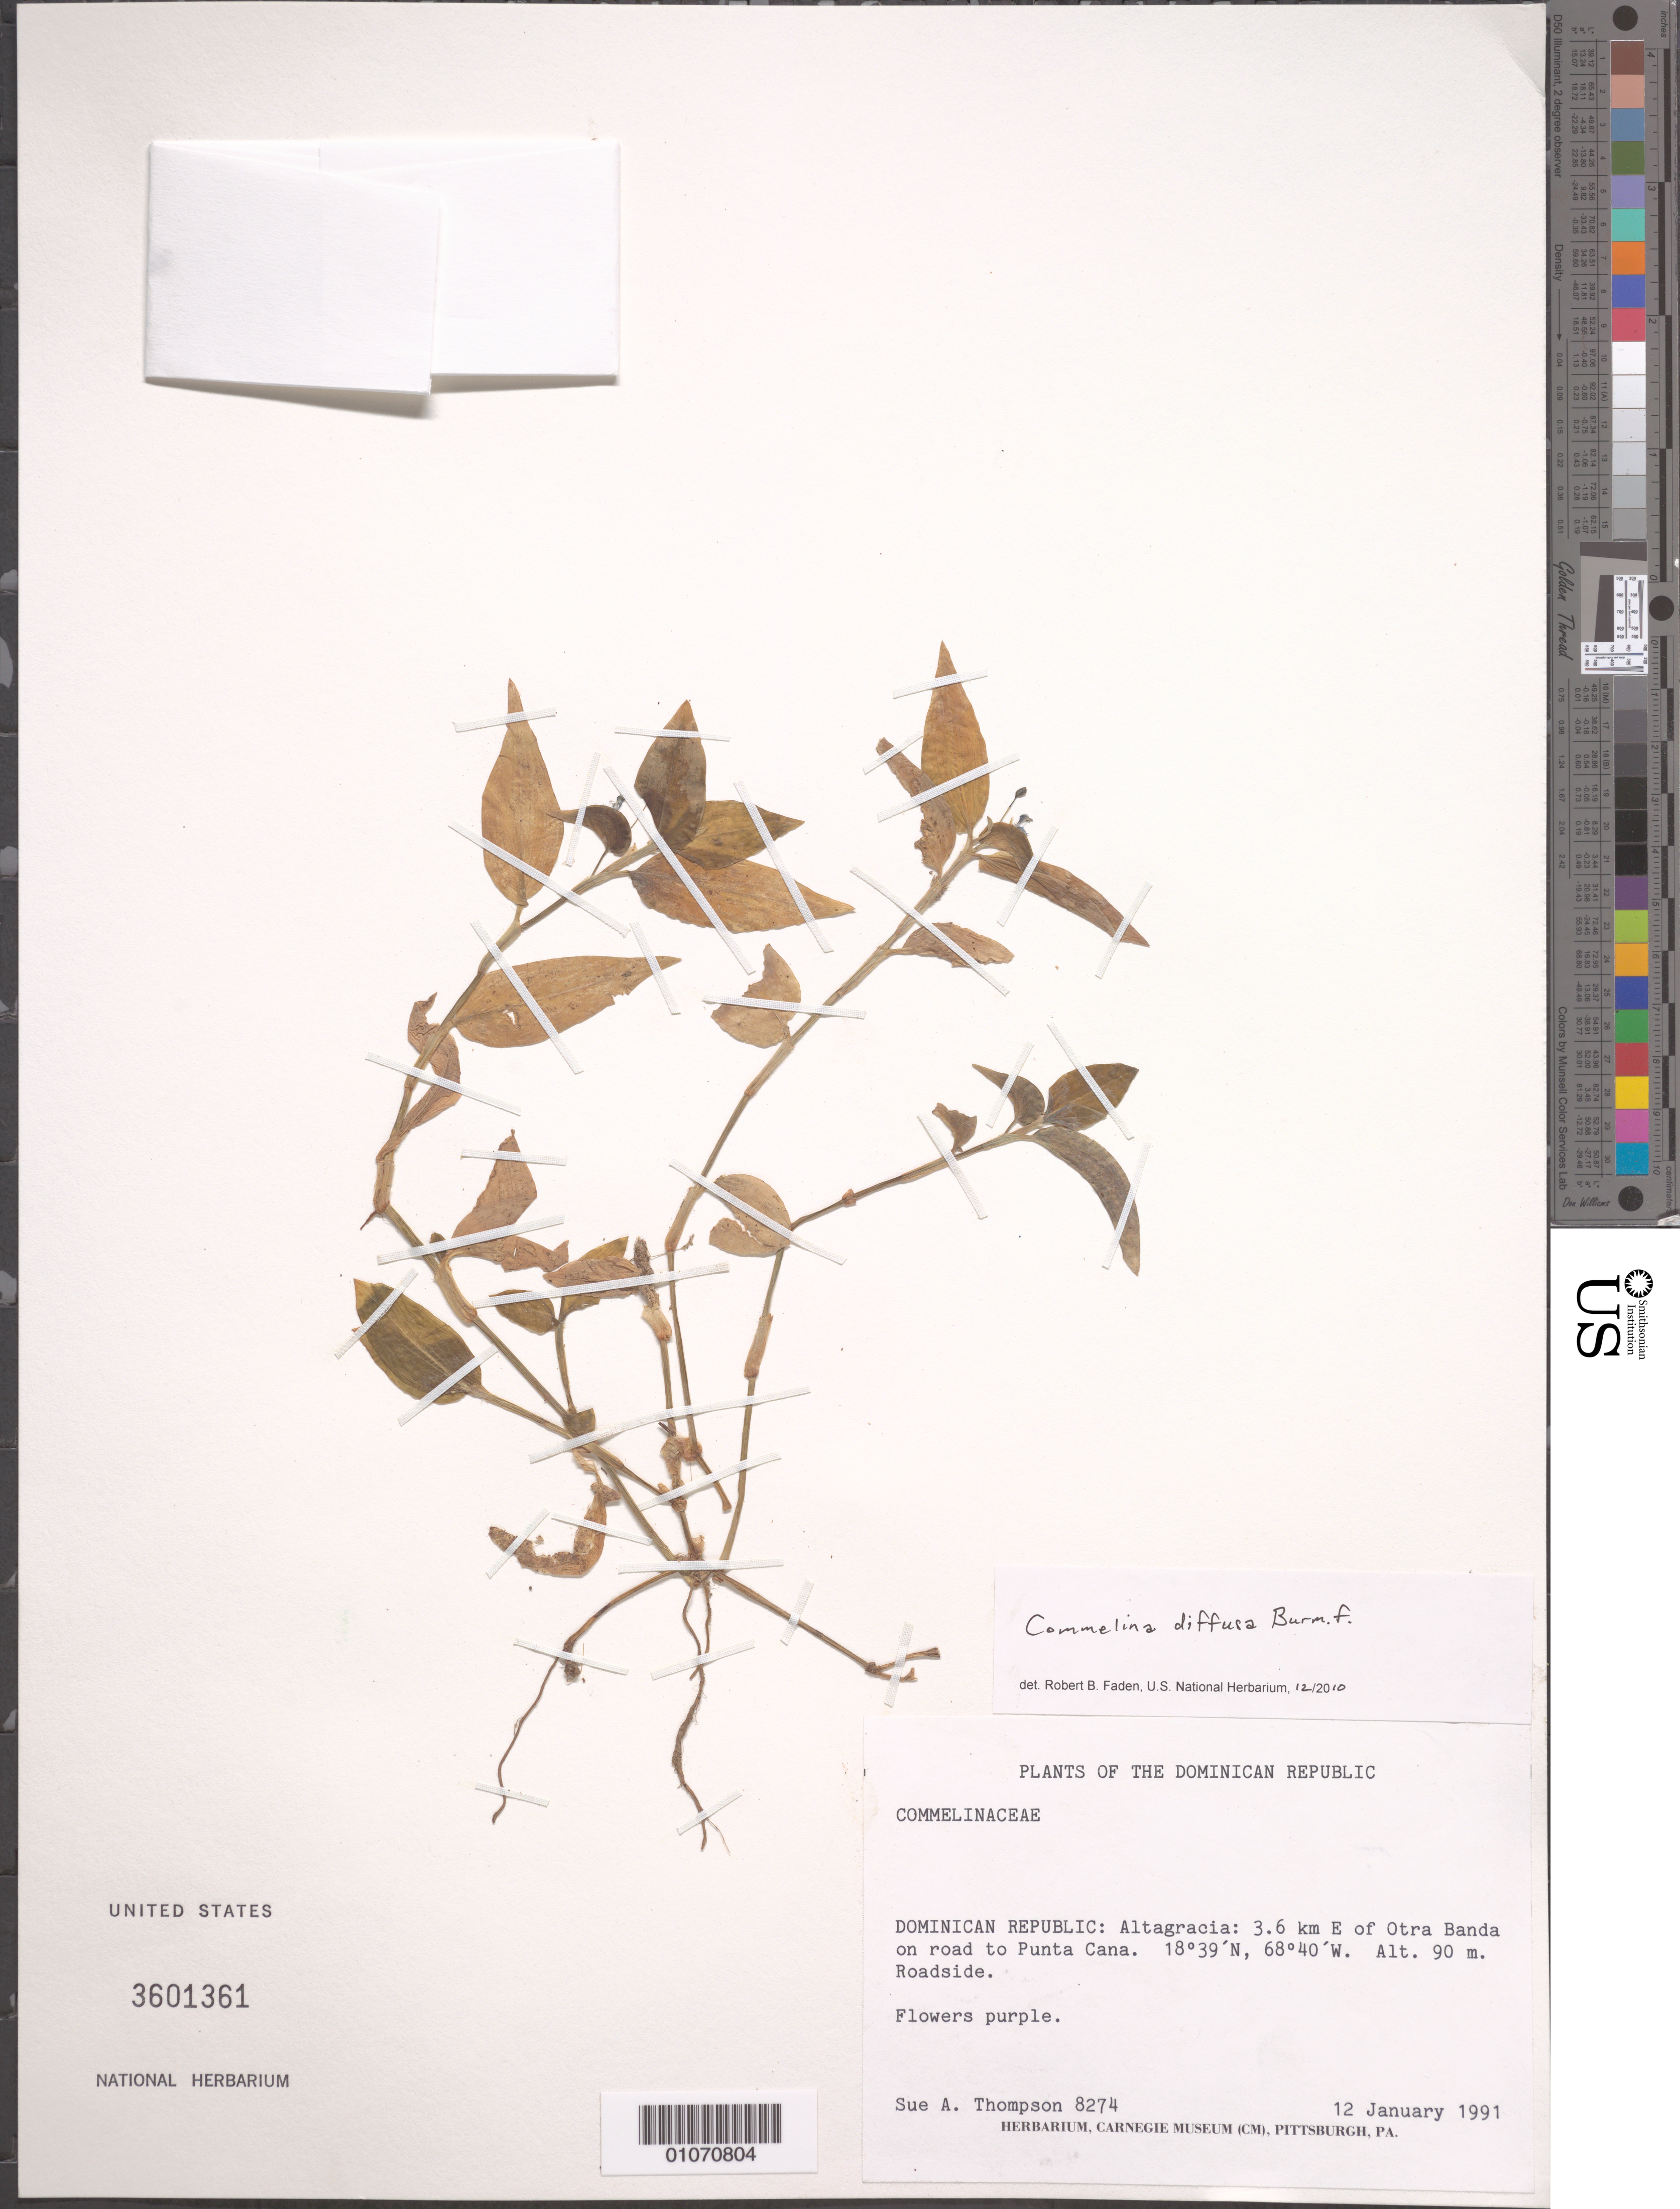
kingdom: Plantae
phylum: Tracheophyta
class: Liliopsida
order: Commelinales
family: Commelinaceae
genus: Commelina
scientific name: Commelina diffusa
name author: Burm. f.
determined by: Faden, Robert B., (US), Smithsonian Institution - National Museum of Natural History (UNITED STATES)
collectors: S. A. Thompson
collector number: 8274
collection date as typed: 12 Jan 1991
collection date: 1991-01-12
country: Dominican Republic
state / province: La Altagracía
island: Hispaniola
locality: Otra Banda, 3.6 km E on road to Punta Cana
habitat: Roadside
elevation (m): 90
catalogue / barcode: US 3601361